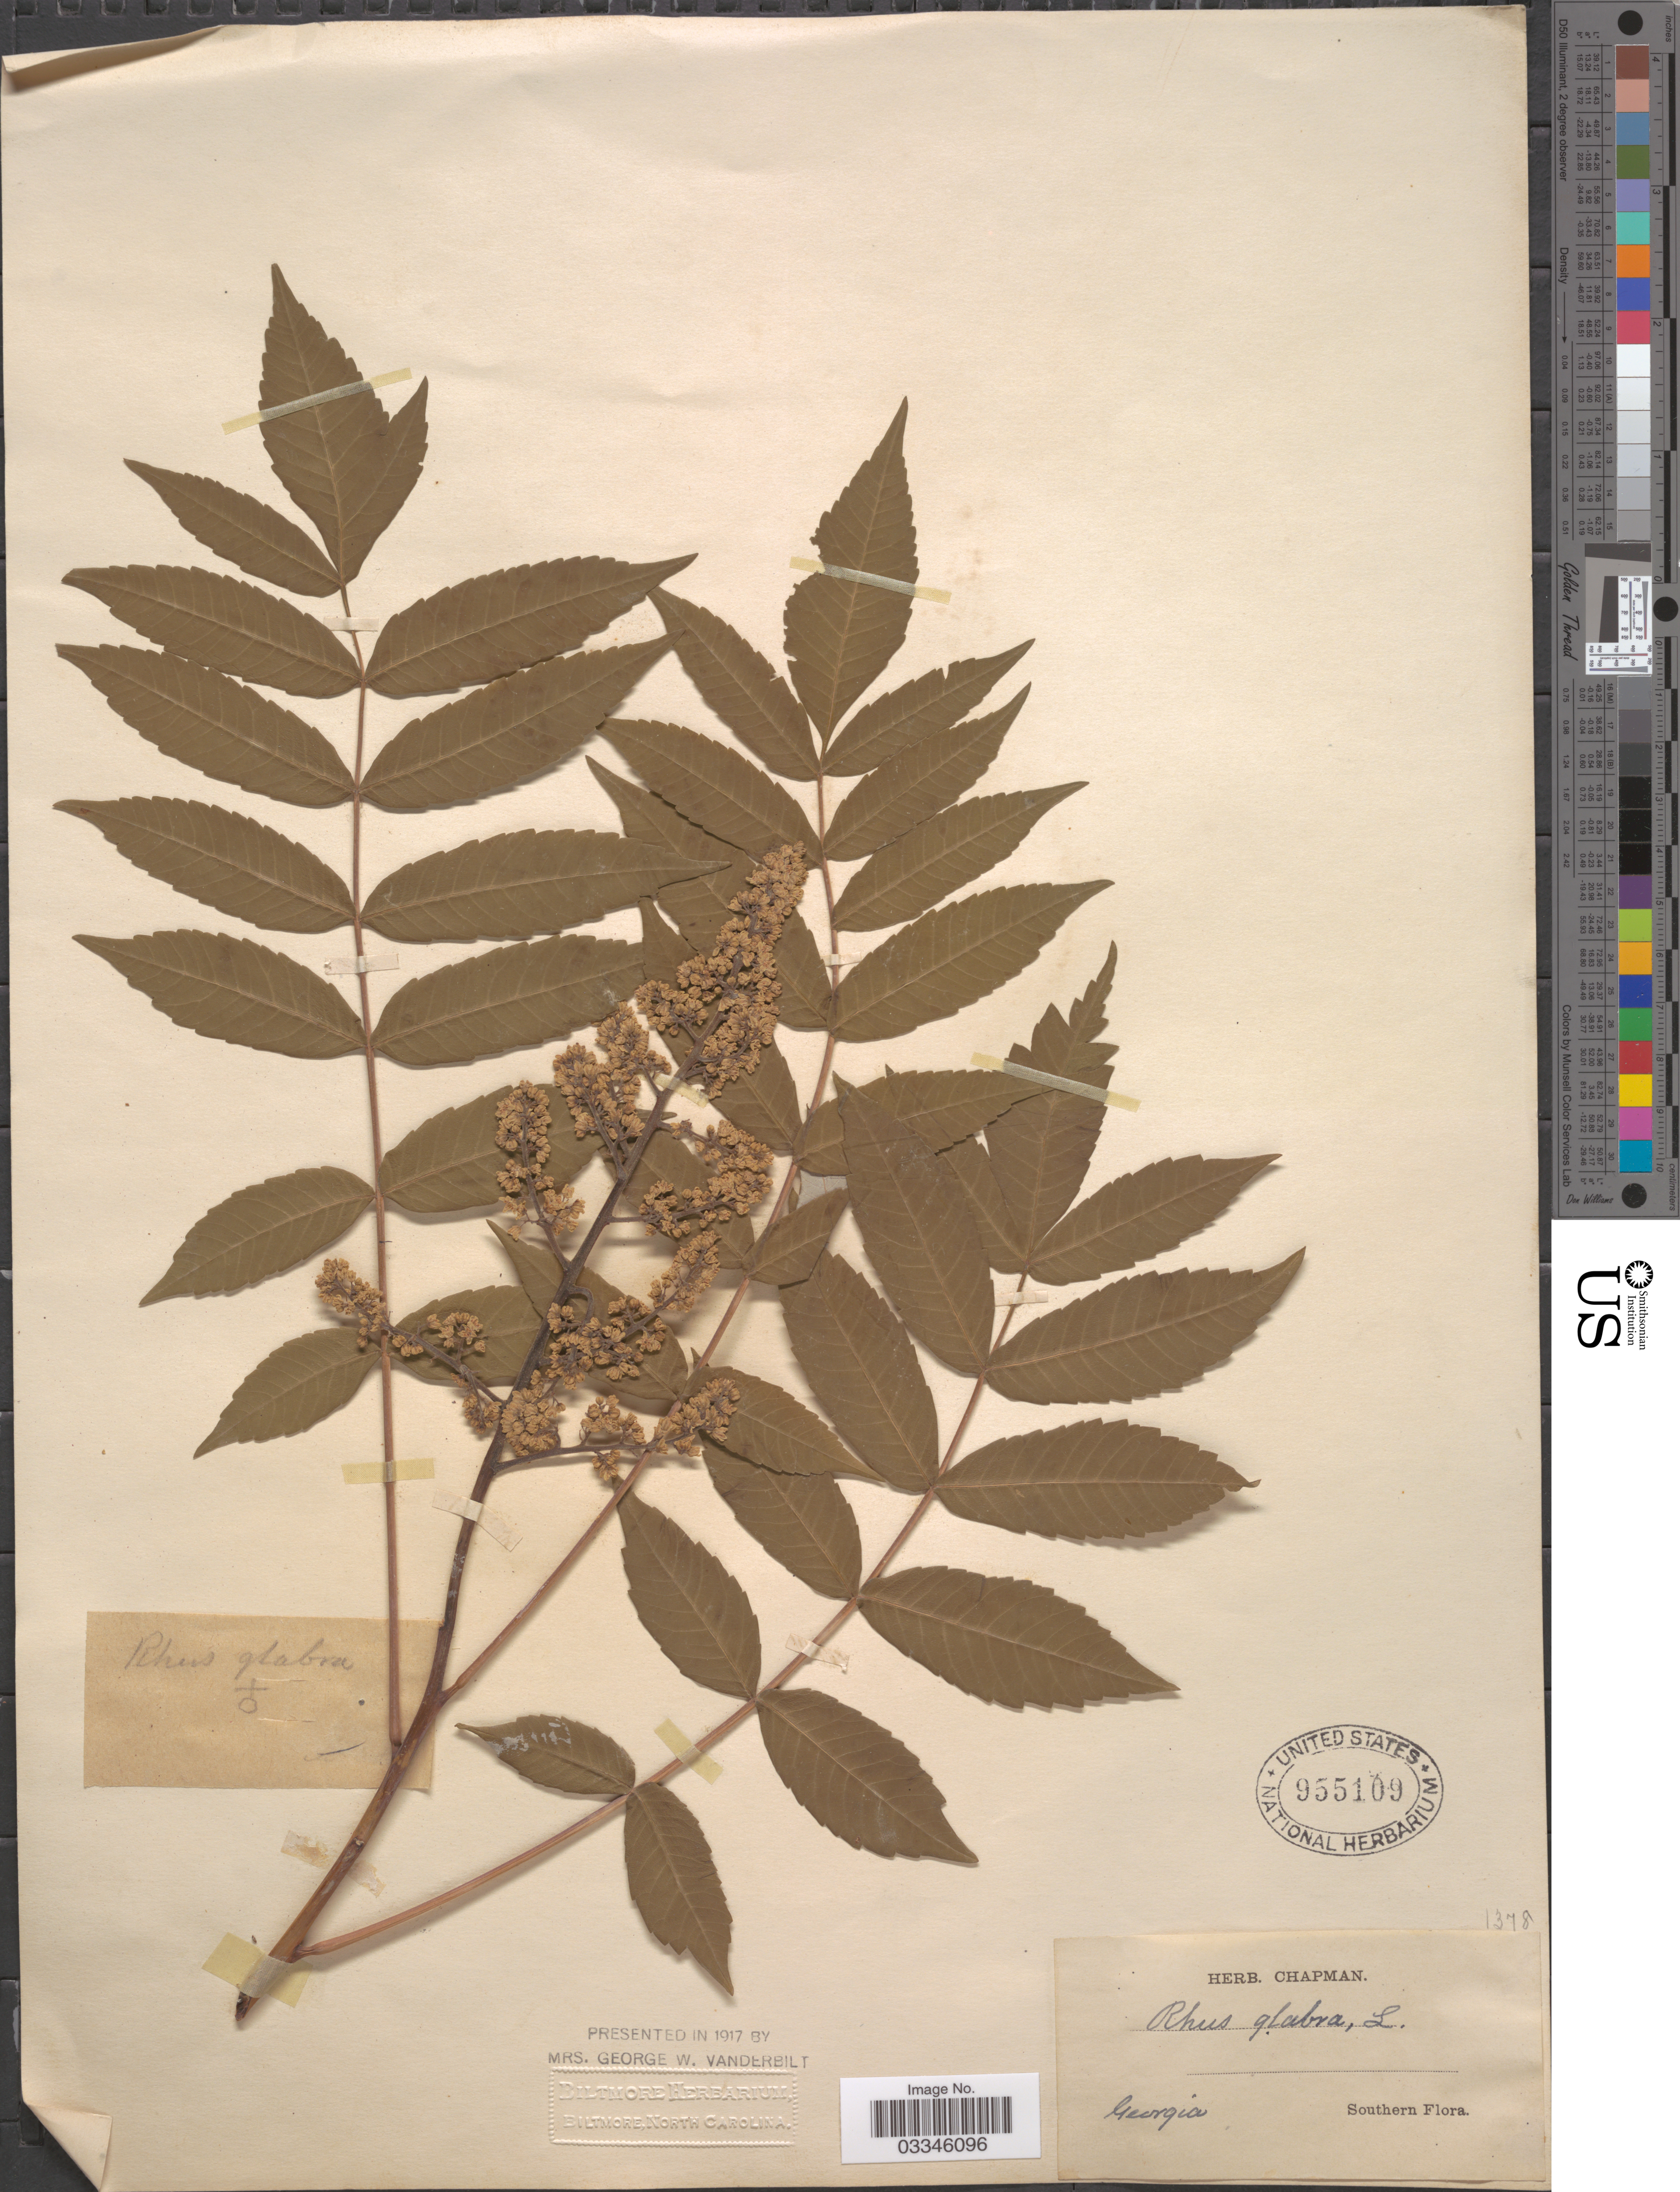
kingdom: Plantae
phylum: Tracheophyta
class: Magnoliopsida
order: Sapindales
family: Anacardiaceae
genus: Rhus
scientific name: Rhus glabra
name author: L.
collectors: ex herb. Chapman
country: United States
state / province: Georgia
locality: Southern.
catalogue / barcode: US 955109